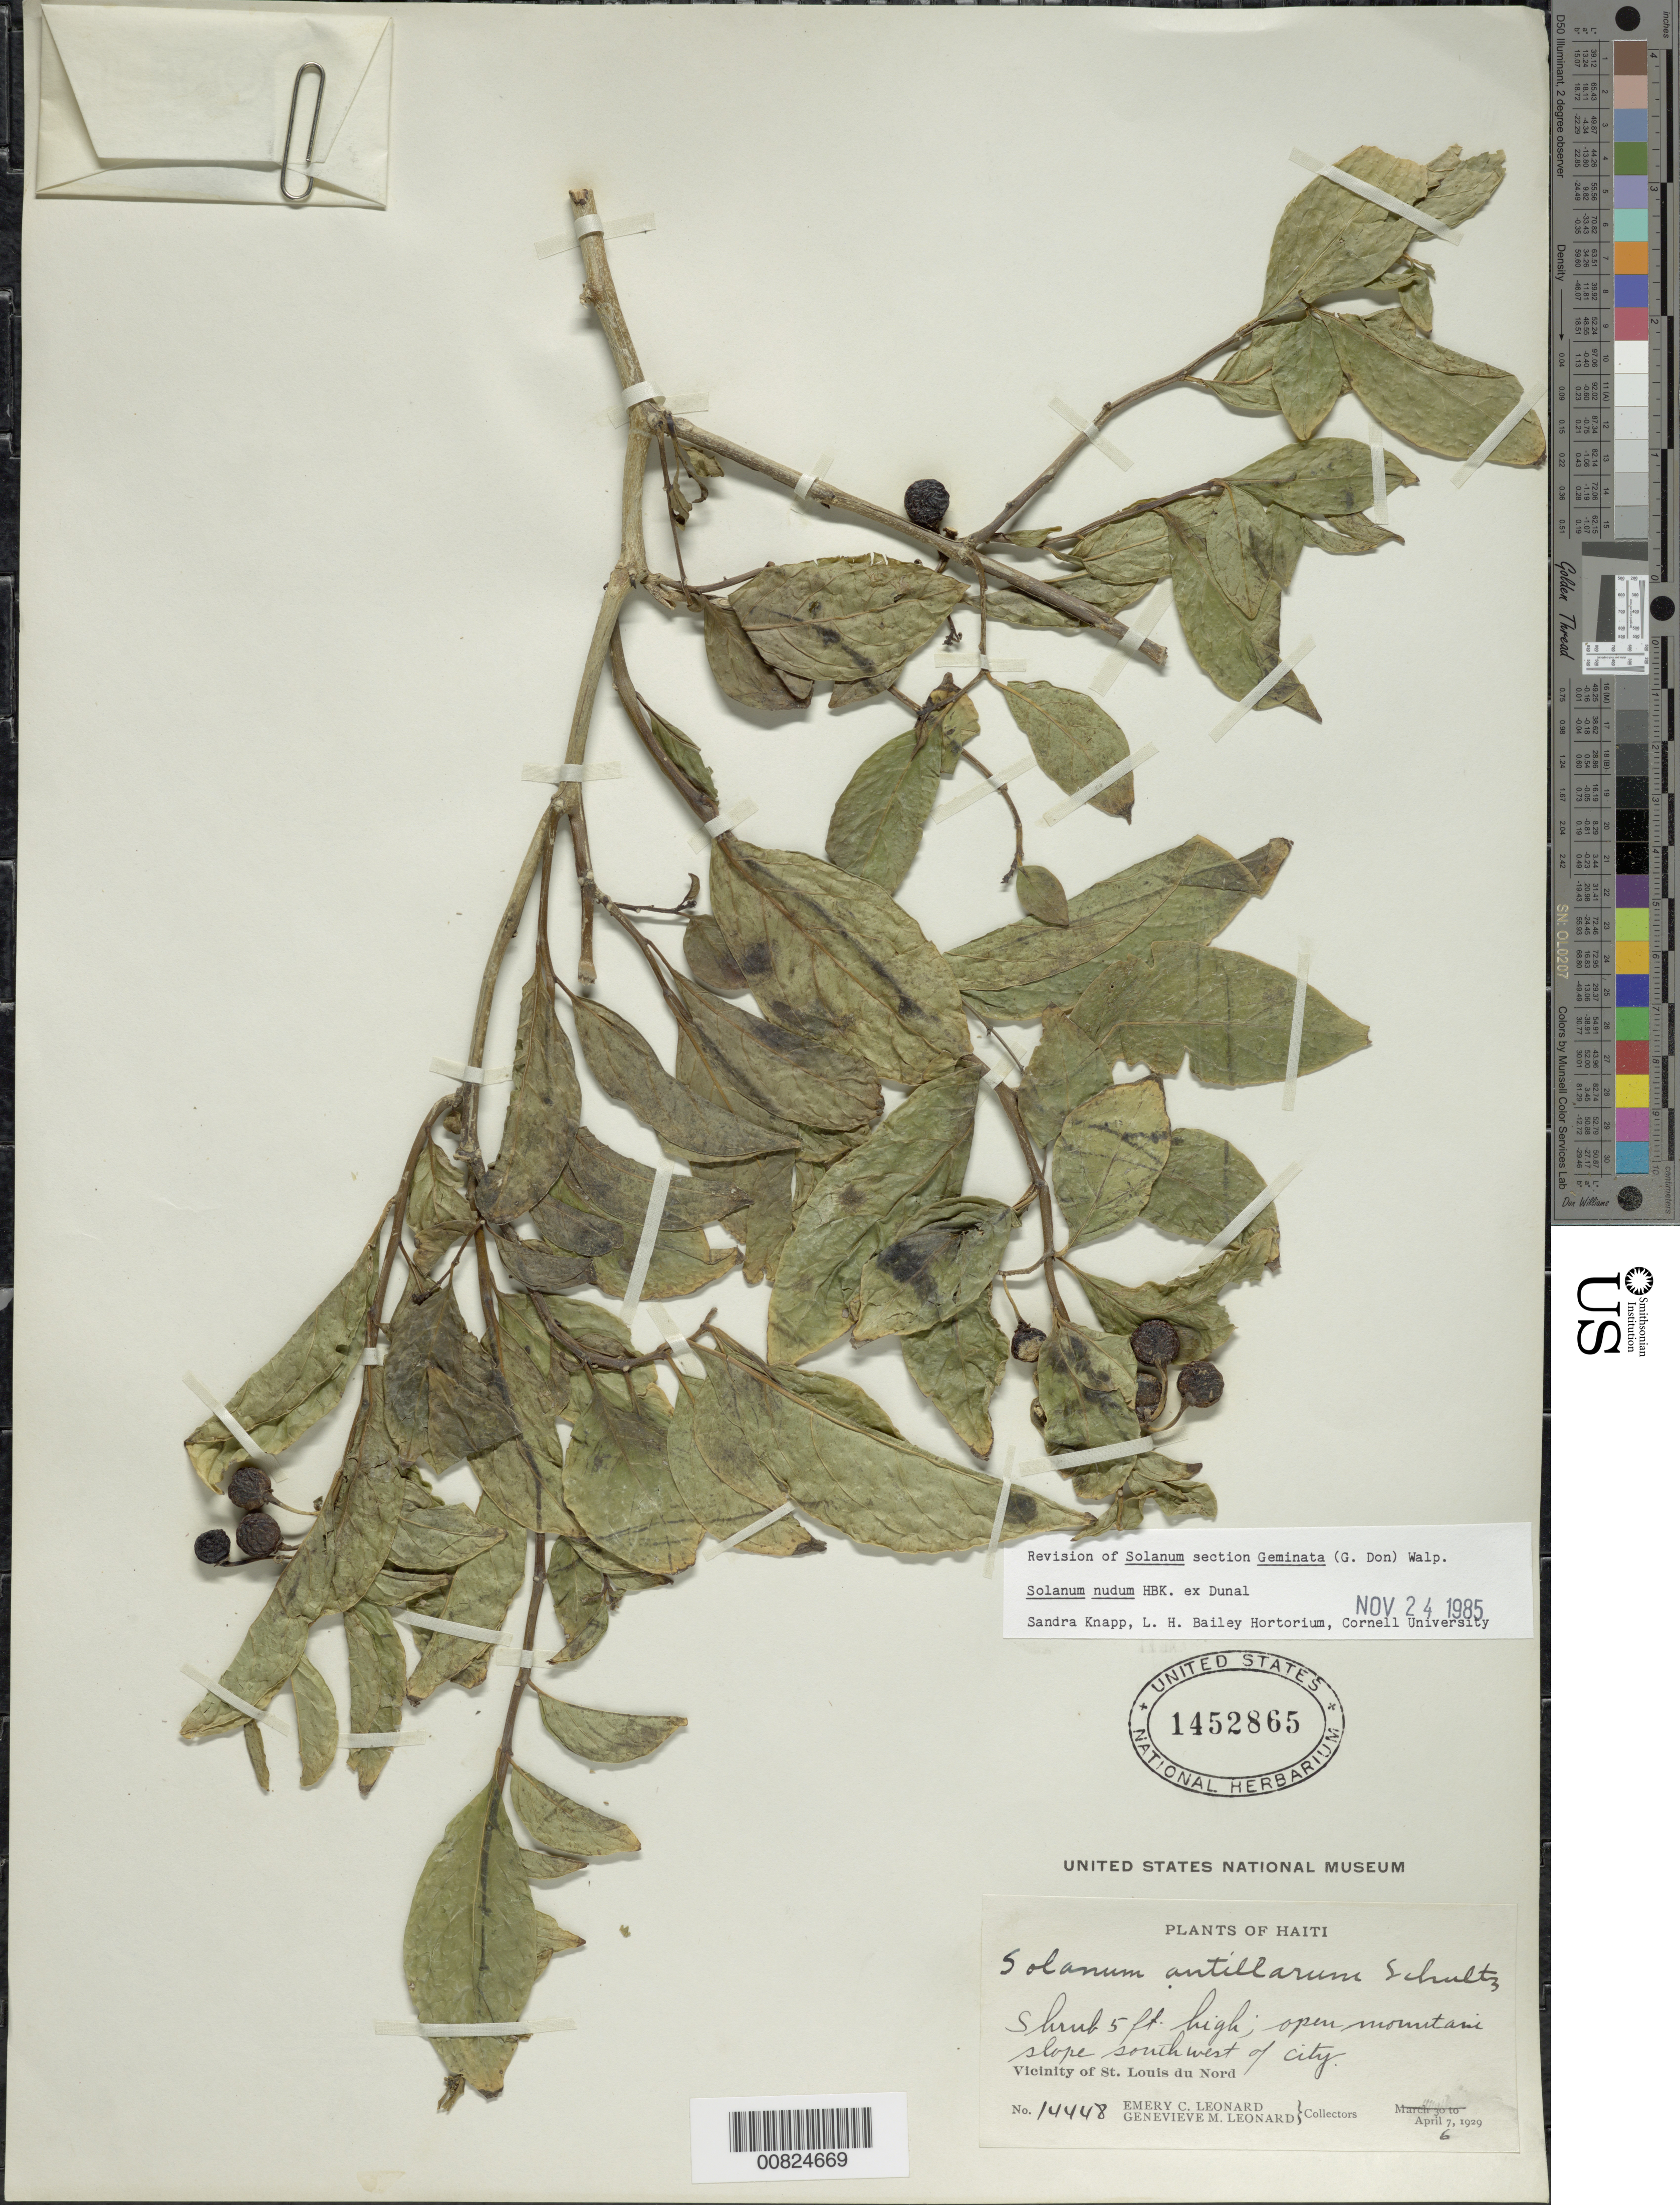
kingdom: Plantae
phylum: Tracheophyta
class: Magnoliopsida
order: Solanales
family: Solanaceae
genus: Solanum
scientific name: Solanum nudum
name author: Dunal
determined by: Knapp, S. D.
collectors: E. C. Leonard & G. M. Leonard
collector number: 14448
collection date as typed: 06 Apr 1929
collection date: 1929-04-06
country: Haiti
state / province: Nord-Ouest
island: Hispaniola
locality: Vicinity of St. Louis du Nord, SW of city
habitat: Open mountain slope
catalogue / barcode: US 1452865